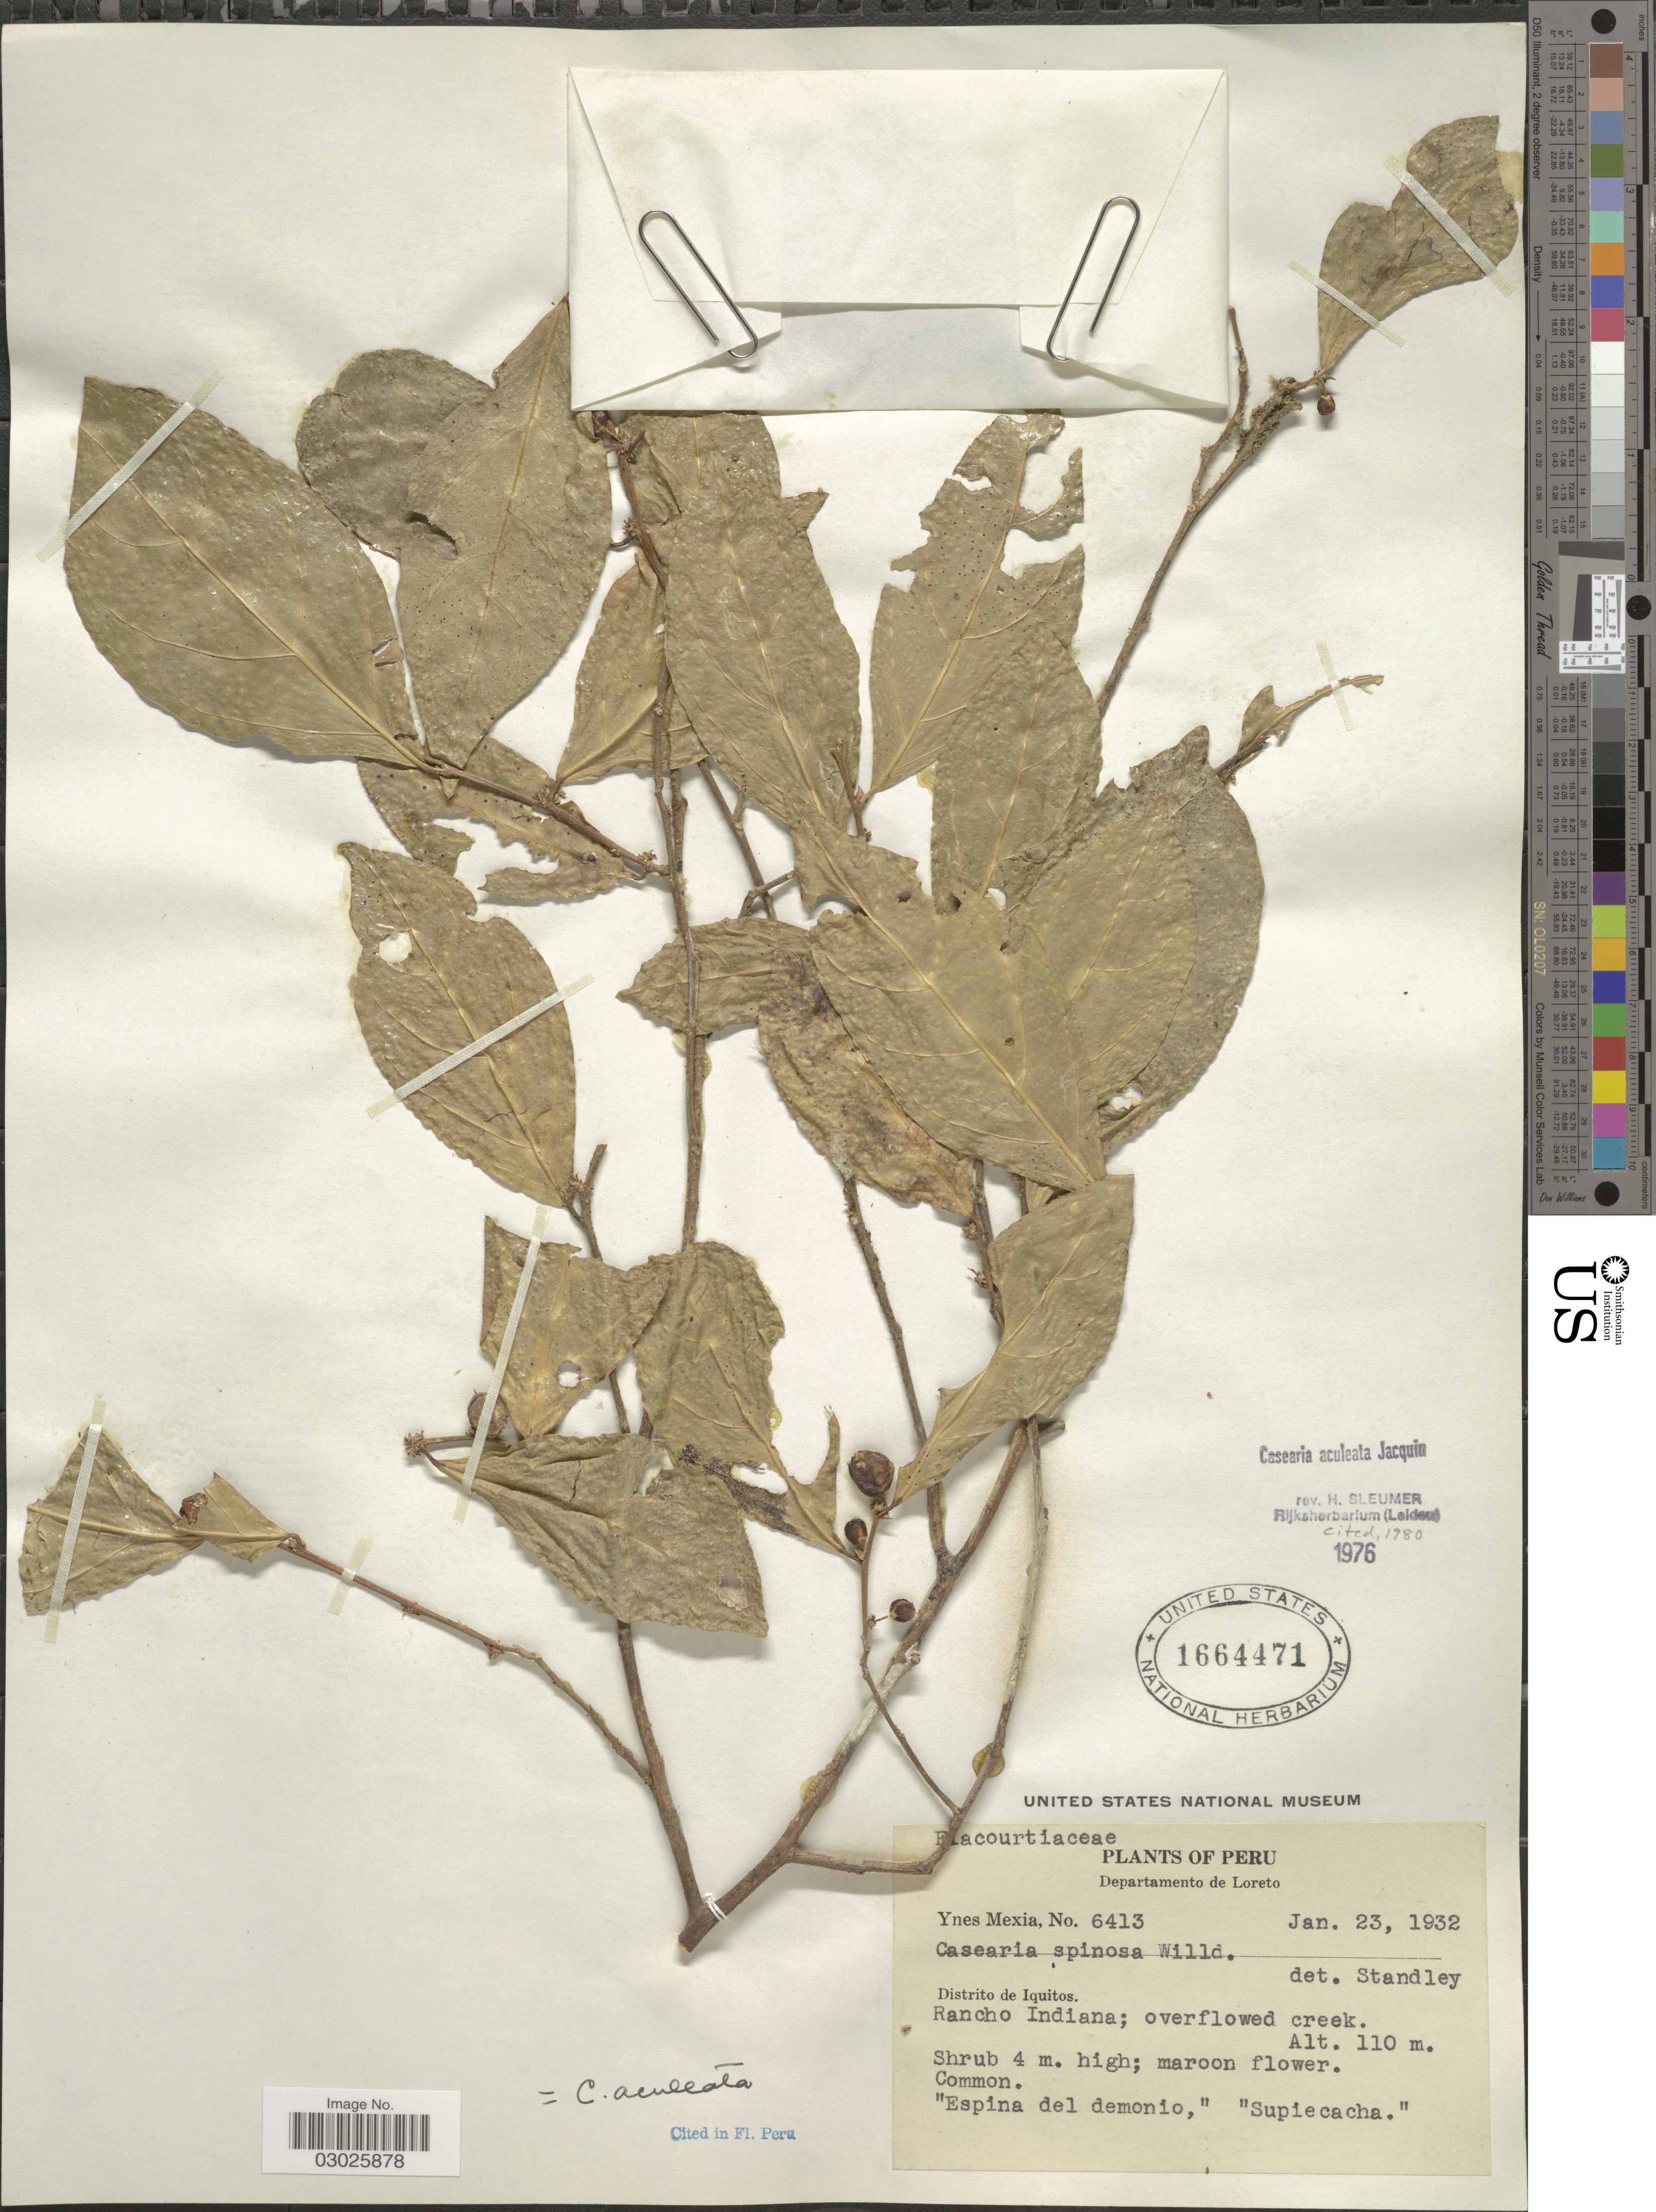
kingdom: Plantae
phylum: Tracheophyta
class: Magnoliopsida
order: Malpighiales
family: Salicaceae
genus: Casearia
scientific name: Casearia aculeata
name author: Jacq.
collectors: Y. Mexia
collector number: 6413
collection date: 1932-01-23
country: Peru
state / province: Loreto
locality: Departamento de Loreto. Distrito de Iquitos. Rancho Indiana; overflowed creek.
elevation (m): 110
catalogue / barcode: US 1664471